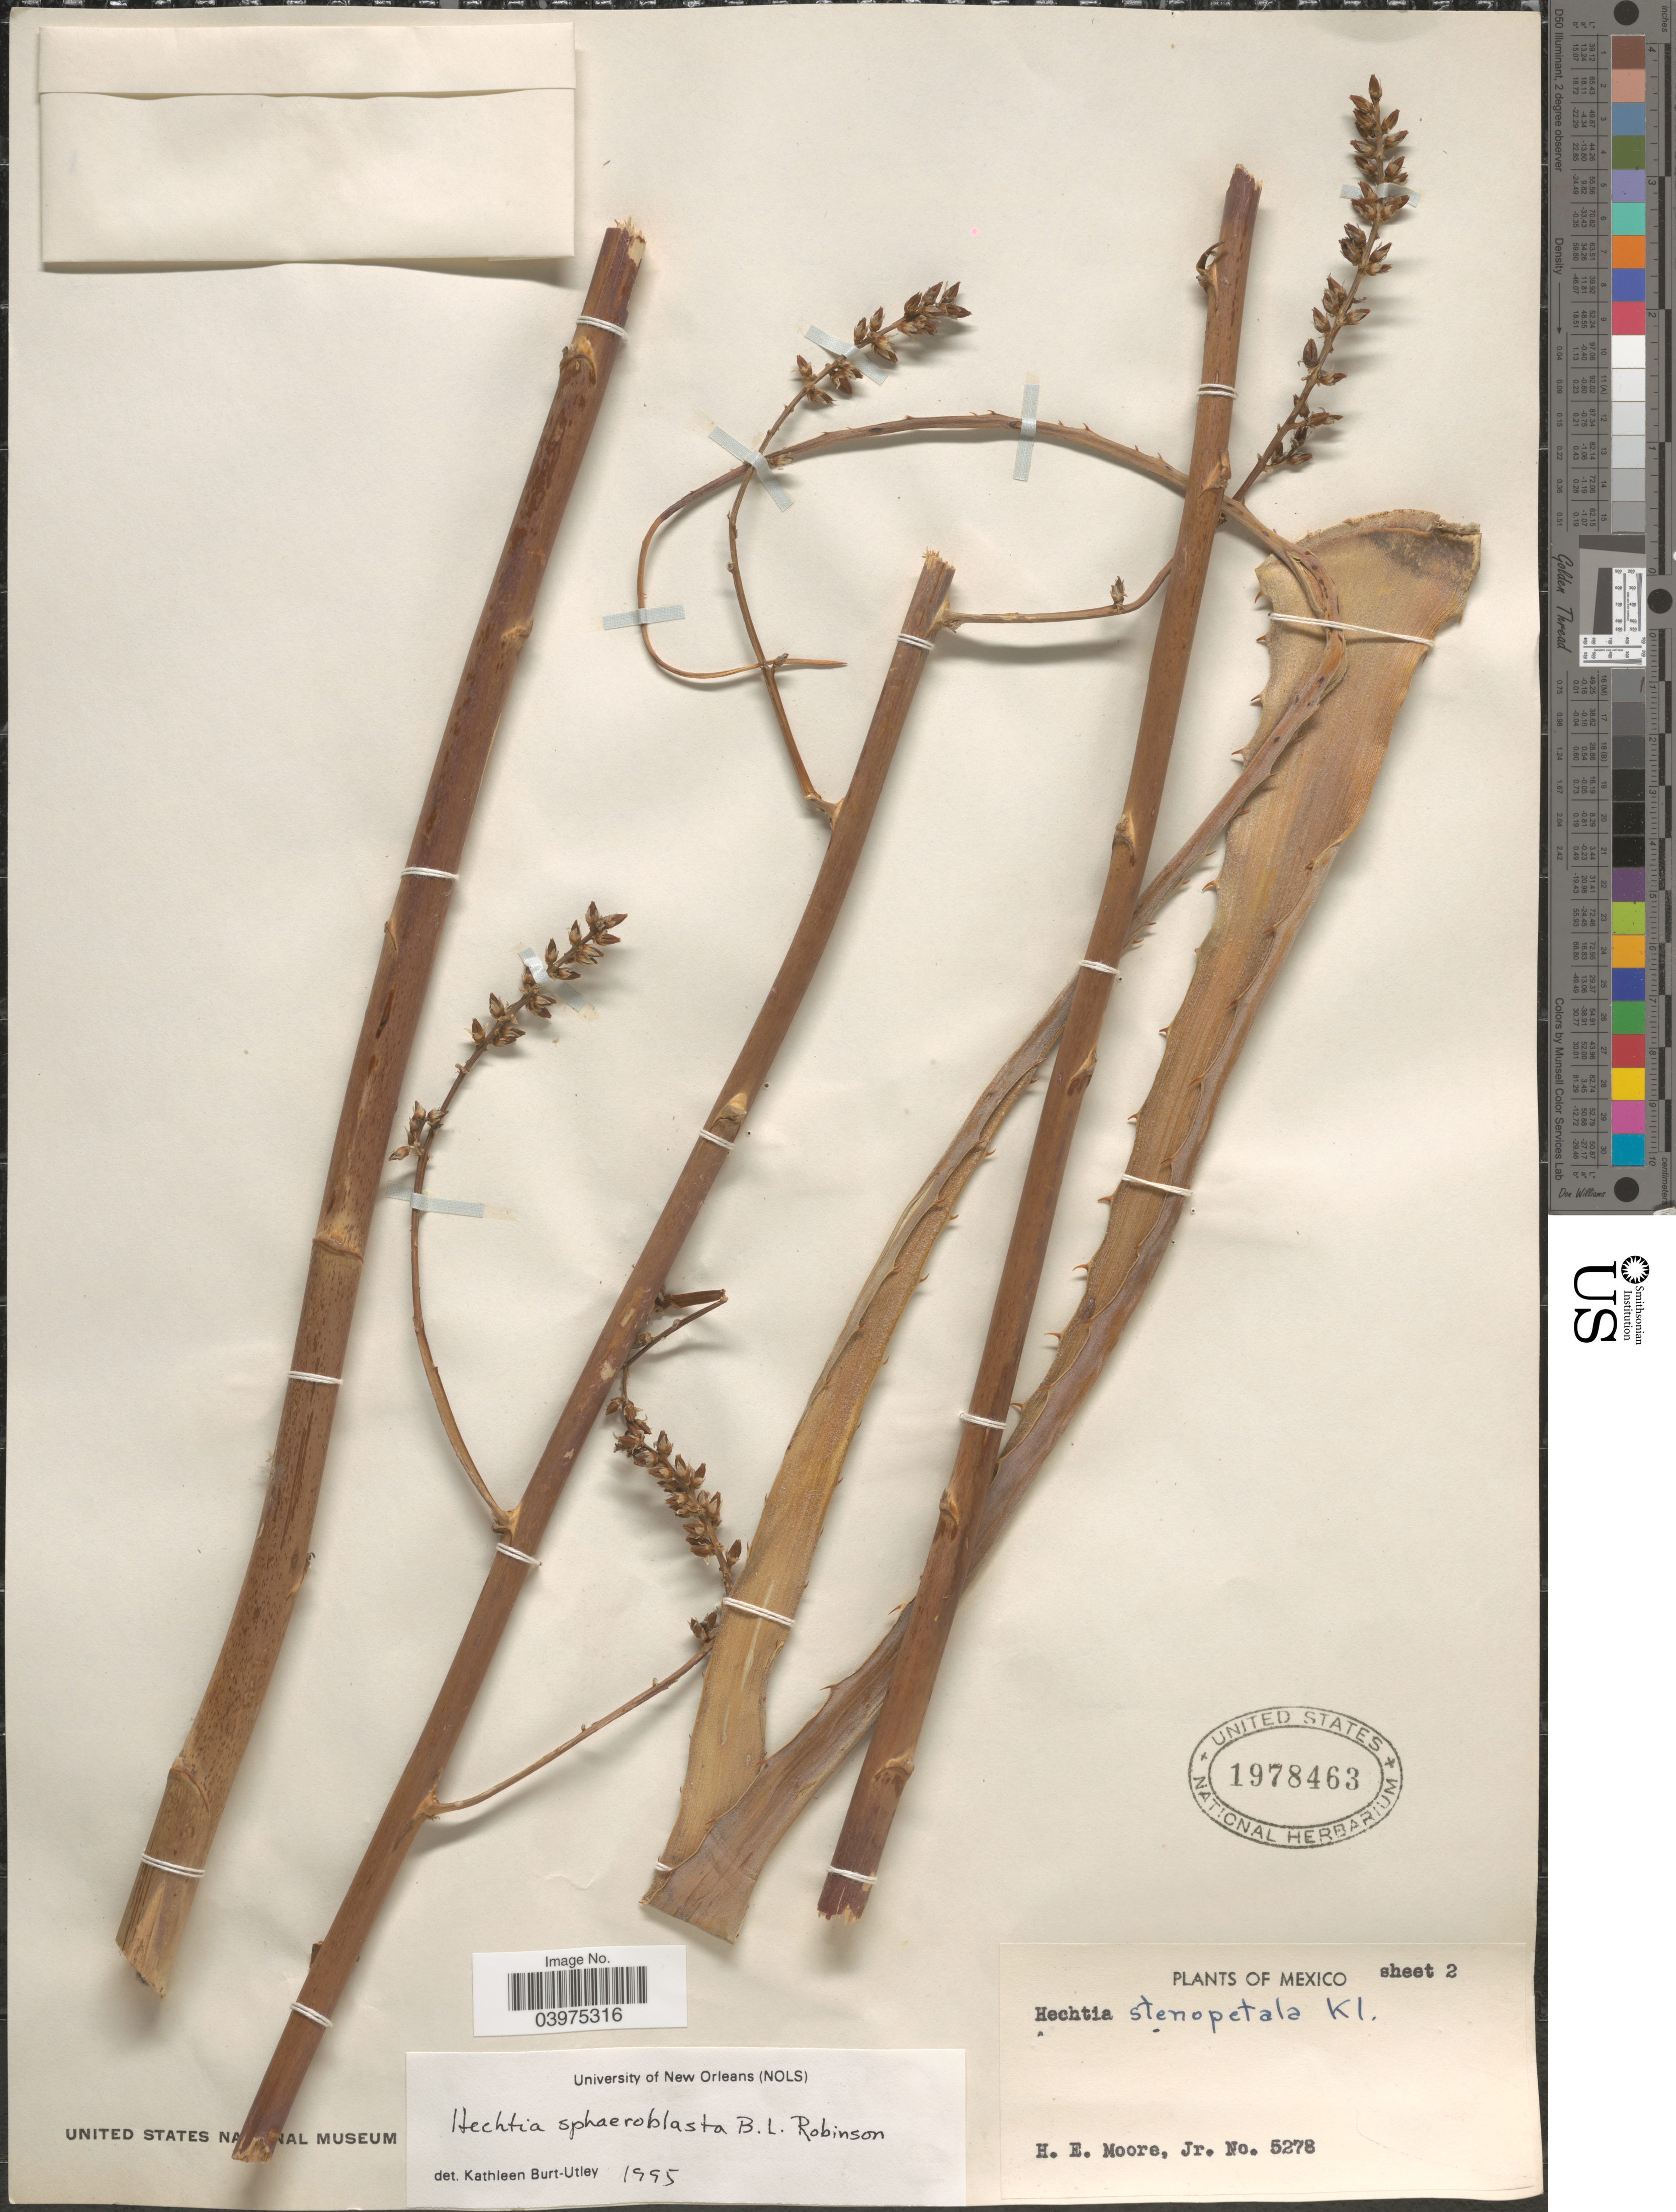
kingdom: Plantae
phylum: Tracheophyta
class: Liliopsida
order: Poales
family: Bromeliaceae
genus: Hechtia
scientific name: Hechtia sphaeroblasta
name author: B.L. Rob.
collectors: H. Moore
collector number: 5278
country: Mexico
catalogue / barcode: US 1978463